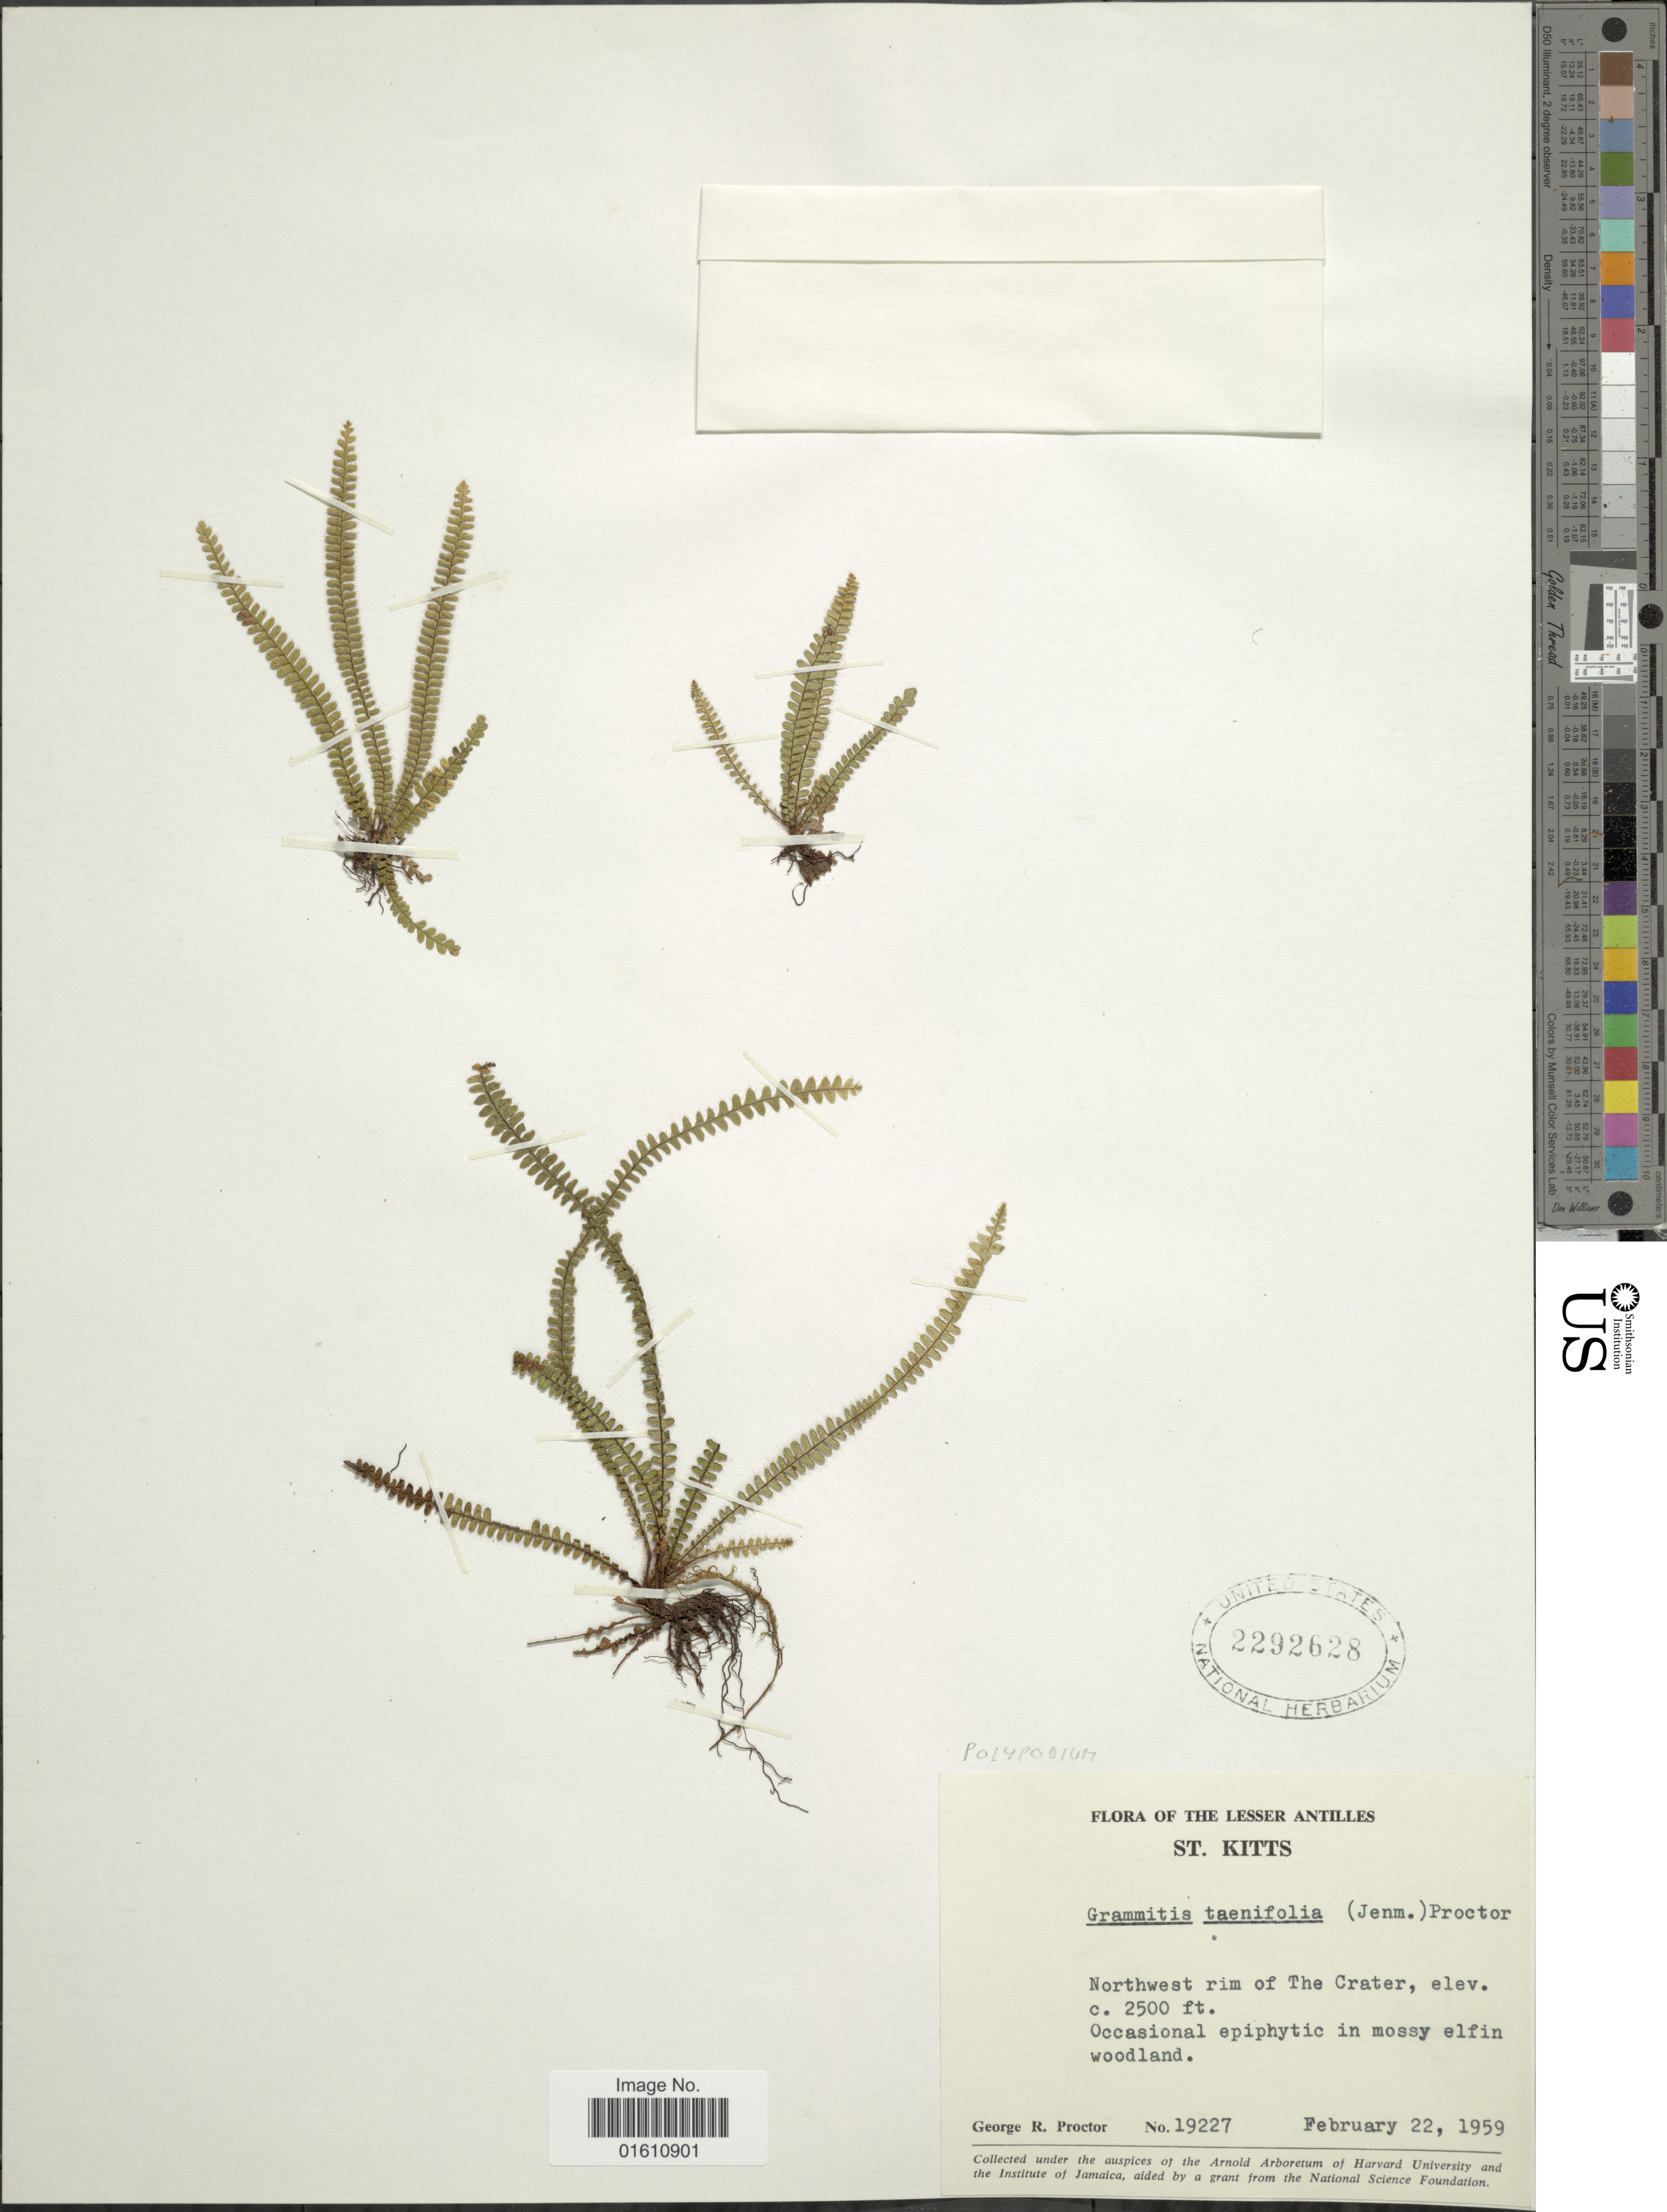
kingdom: Plantae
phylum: Tracheophyta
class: Polypodiopsida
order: Polypodiales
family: Polypodiaceae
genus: Moranopteris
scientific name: Moranopteris taenifolia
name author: (Jenman) R. Y. Hirai & J. Prado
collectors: G. R. Proctor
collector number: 19227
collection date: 1959-02-22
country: St. Christopher-Nevis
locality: The Lesser Antilles, St. Kitts, northwest rim of The Crater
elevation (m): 762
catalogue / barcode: US 2292628